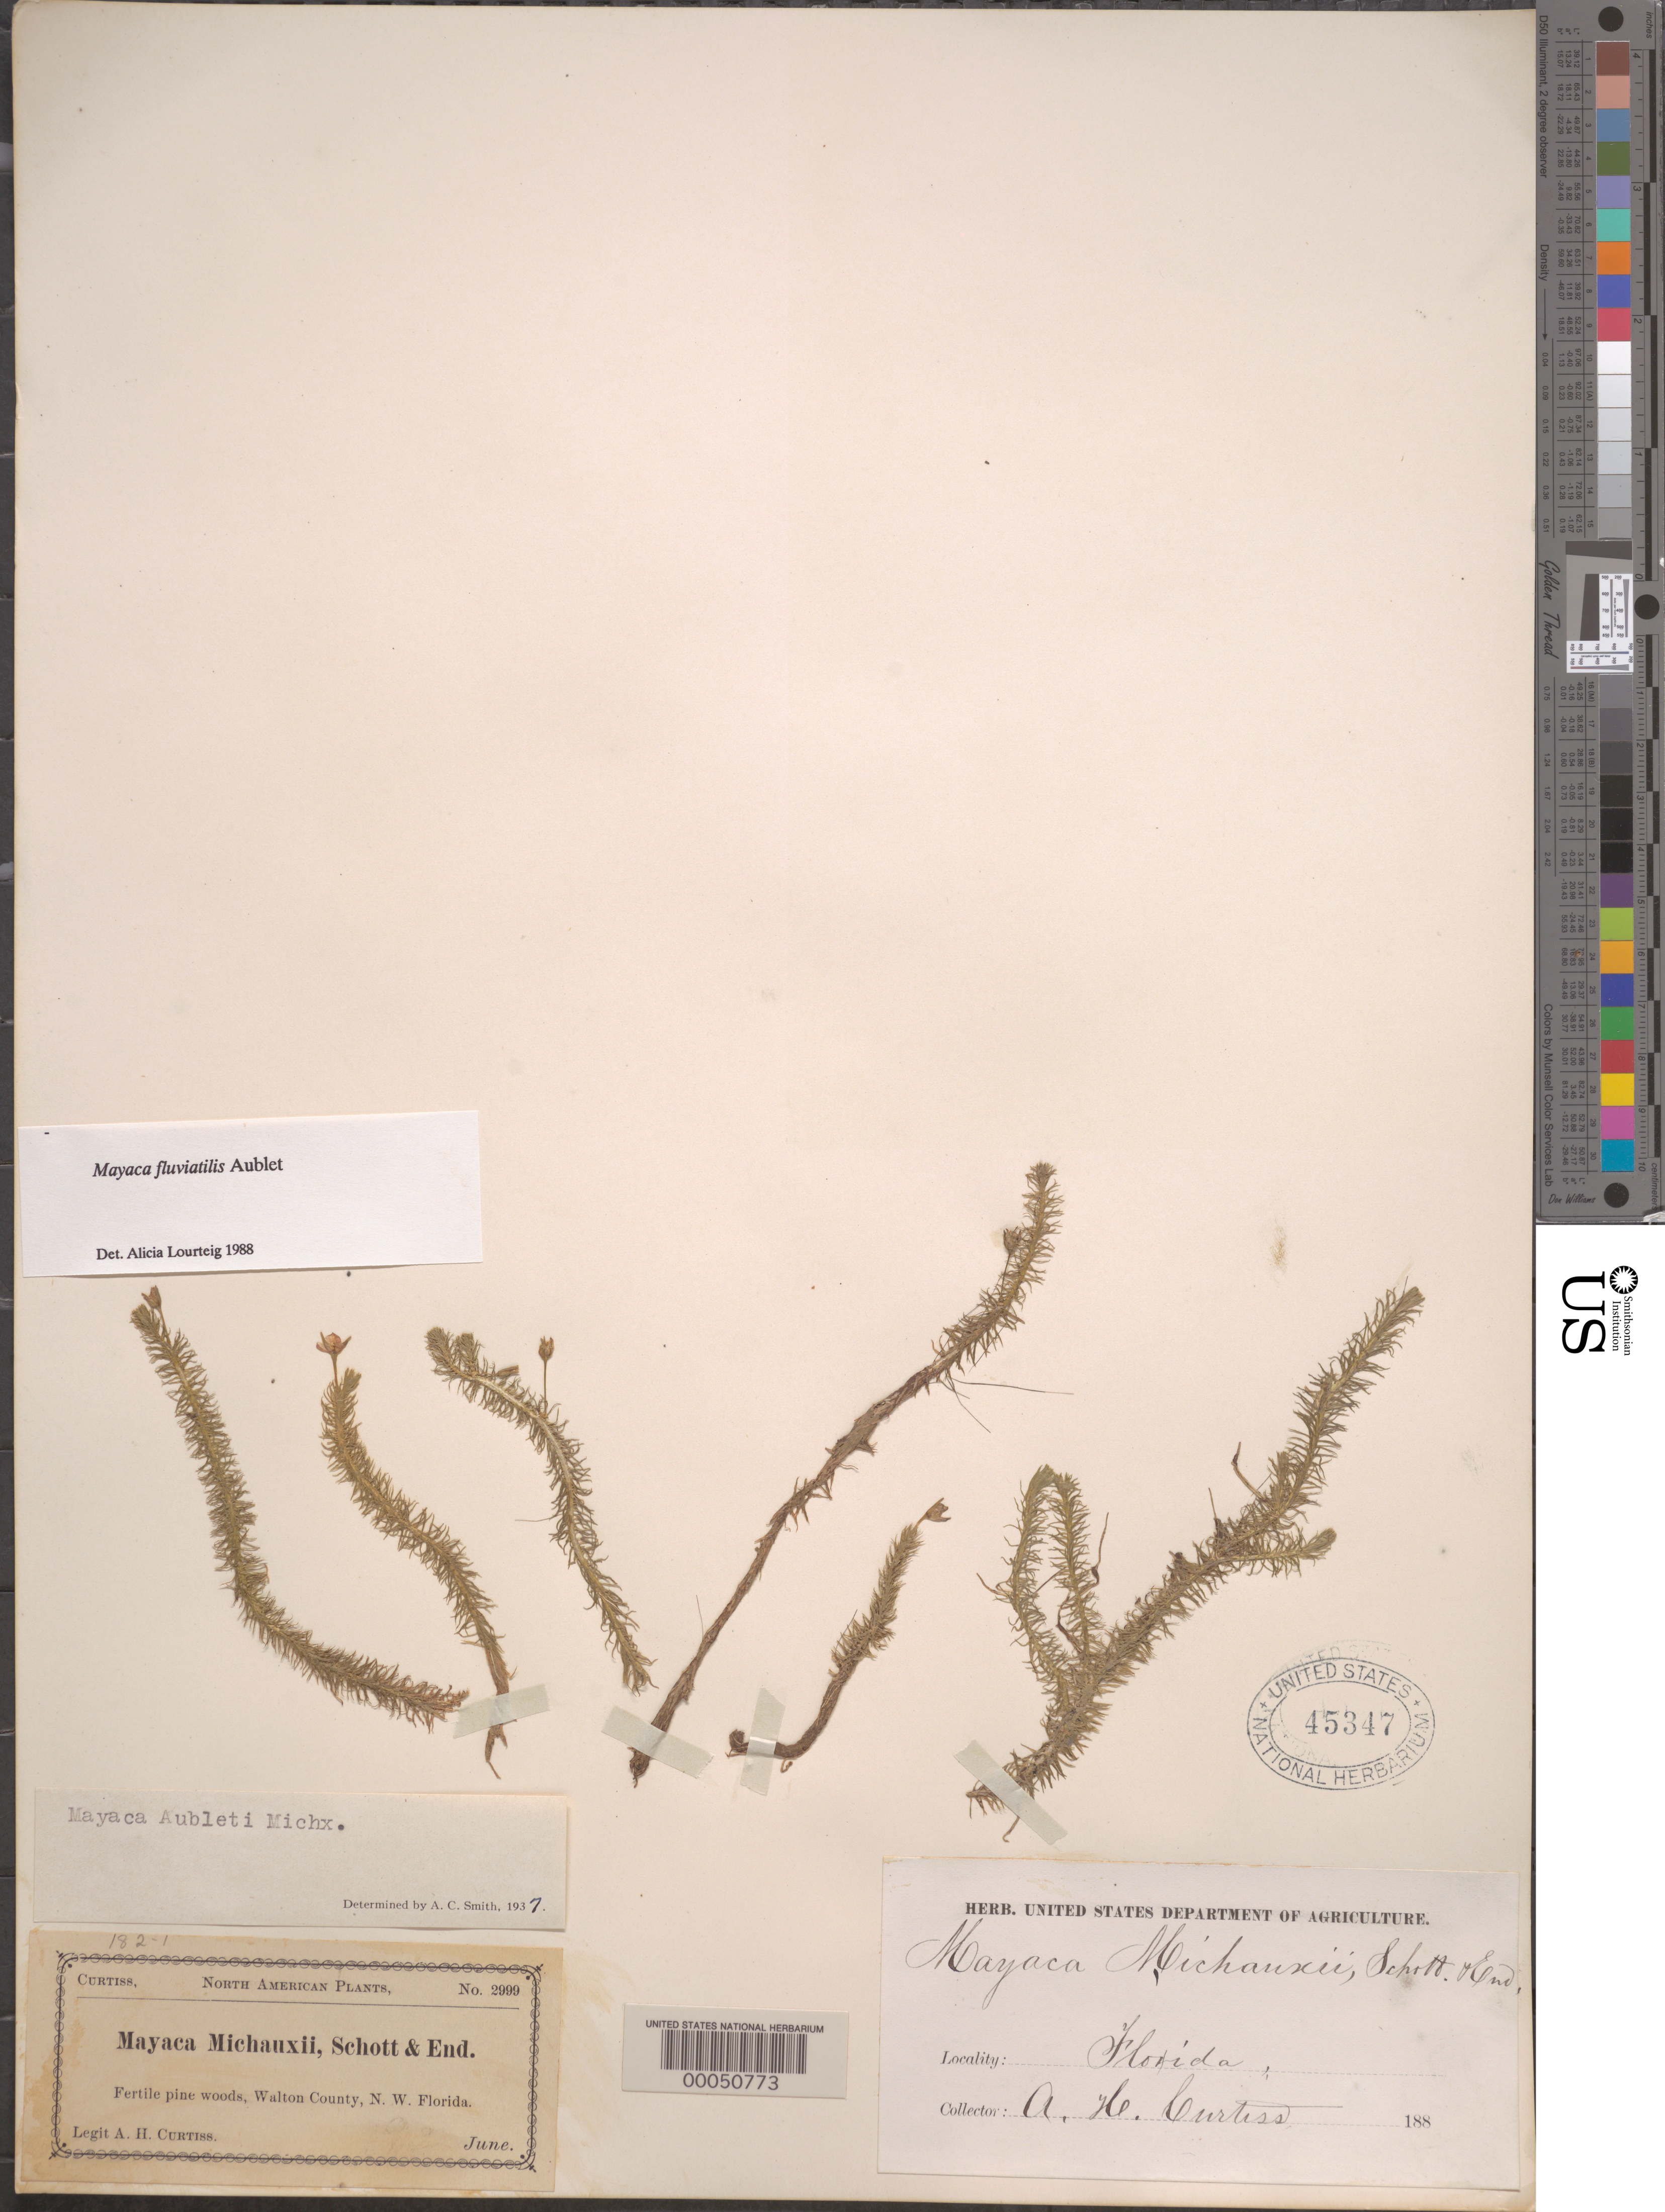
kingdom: Plantae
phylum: Tracheophyta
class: Liliopsida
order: Poales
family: Mayacaceae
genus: Mayaca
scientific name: Mayaca fluviatilis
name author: Aubl.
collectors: A. H. Curtiss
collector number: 2999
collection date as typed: Jun 188-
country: United States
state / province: Florida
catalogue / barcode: US 45347